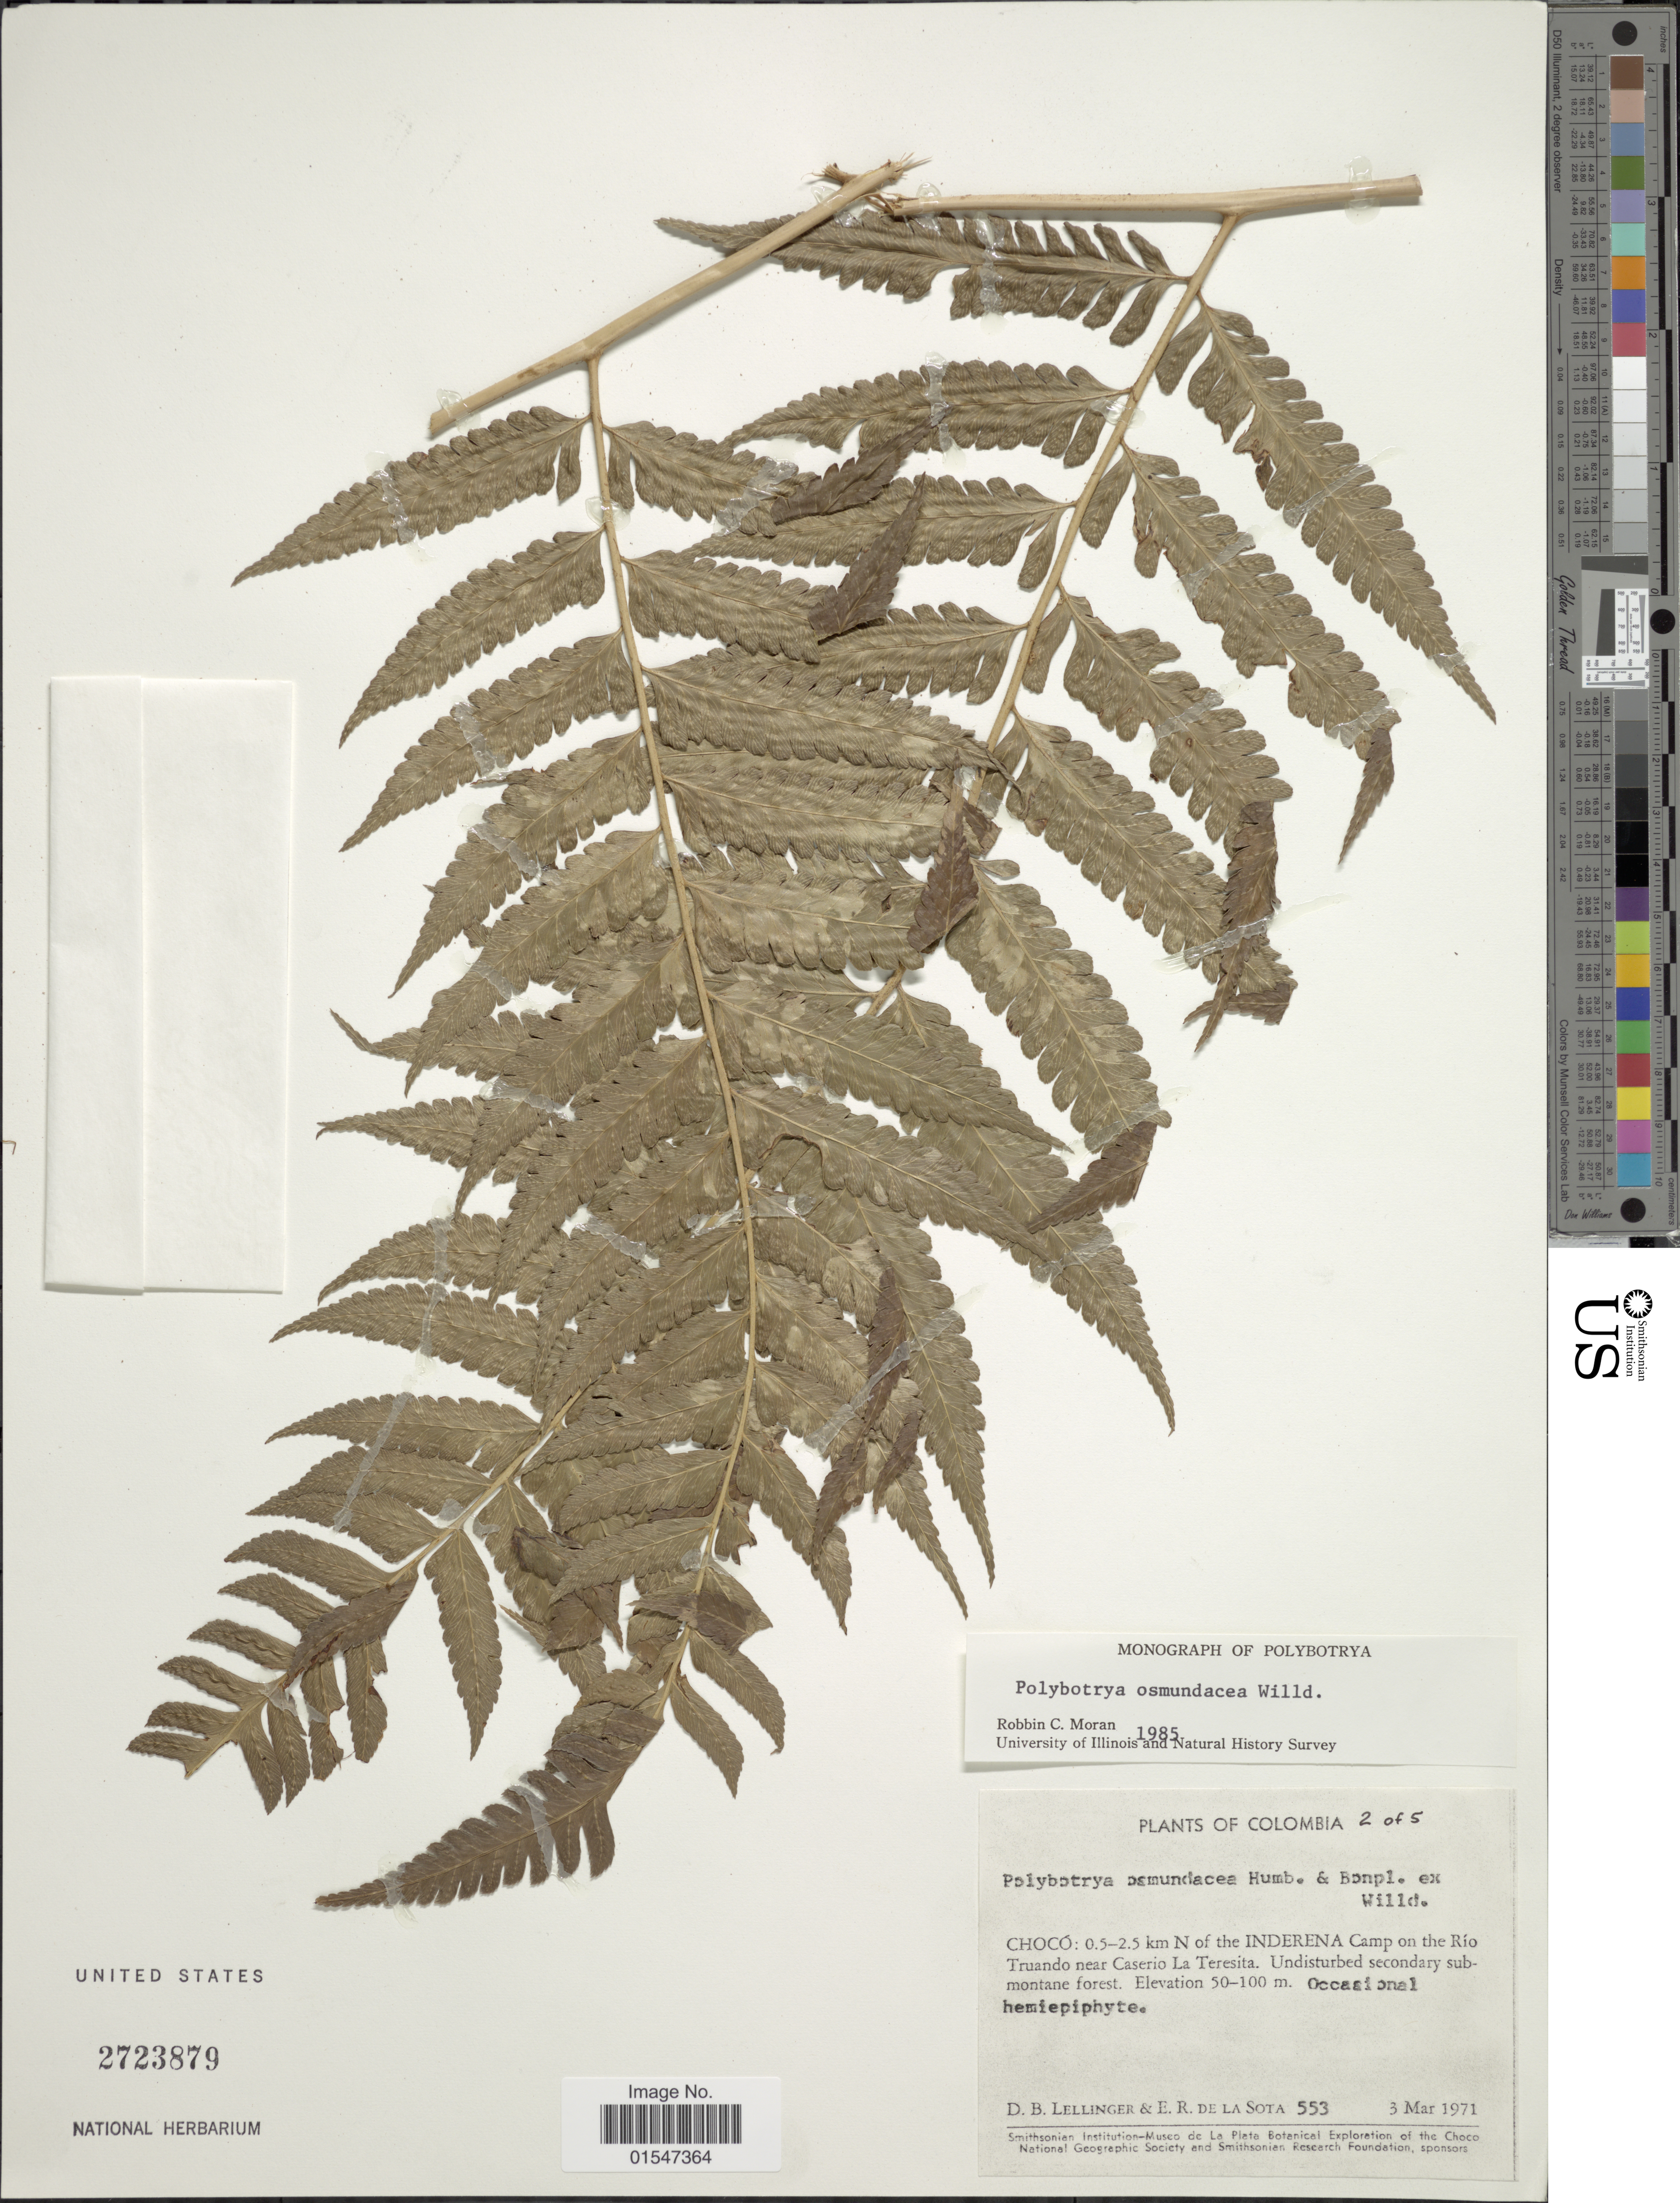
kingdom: Plantae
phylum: Tracheophyta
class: Polypodiopsida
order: Polypodiales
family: Dryopteridaceae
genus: Polybotrya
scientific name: Polybotrya osmundacea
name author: Humb. & Bonpl. ex Willd.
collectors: D. B. Lellinger & E. R. de la Sota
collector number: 553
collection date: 1971-03-03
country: Colombia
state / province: Chocó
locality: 0.5 - 2.5 km N of the Inderena Camp on the Río Truando near Caserio La Teresita, undisturbed secondary submontane forest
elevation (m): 50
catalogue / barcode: US 2723879